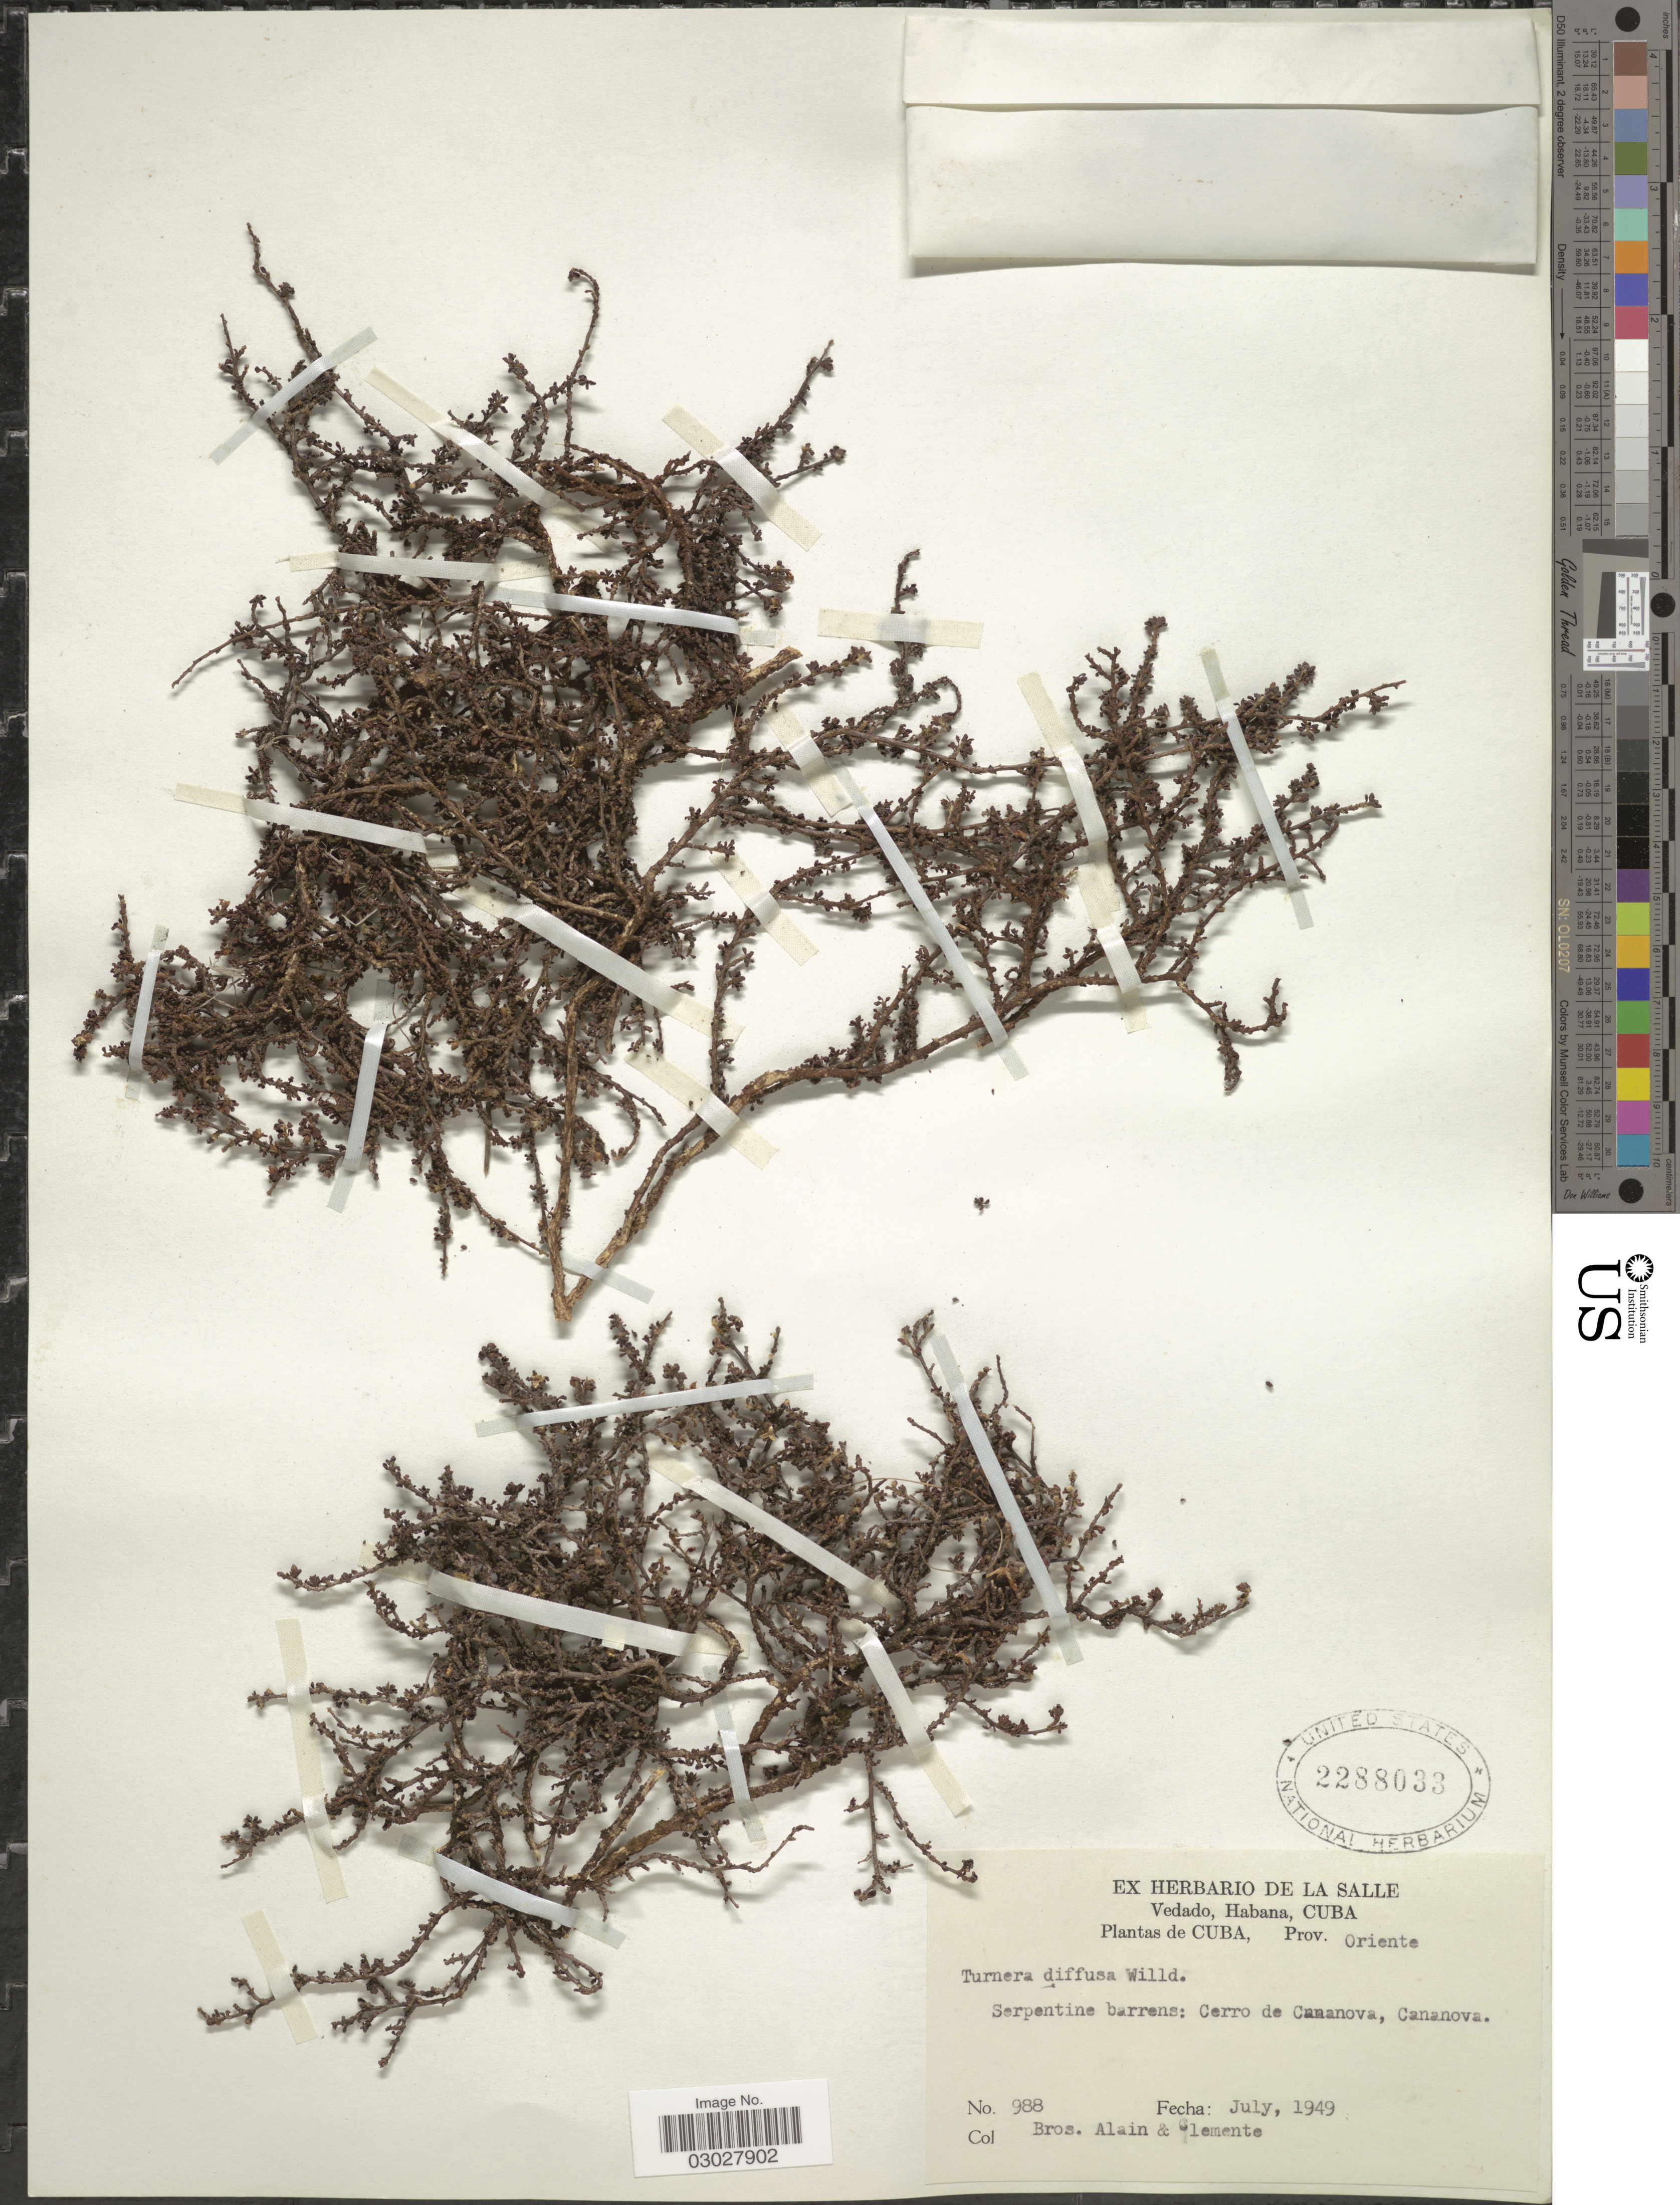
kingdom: Plantae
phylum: Tracheophyta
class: Magnoliopsida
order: Malpighiales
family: Turneraceae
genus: Turnera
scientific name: Turnera diffusa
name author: Willd. ex Schult.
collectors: Alain & Bro. Clemente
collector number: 988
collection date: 1949-07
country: Cuba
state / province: Oriente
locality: Serpentine barrens: Cerro de Cananova, Cananova.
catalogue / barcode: US 2288033